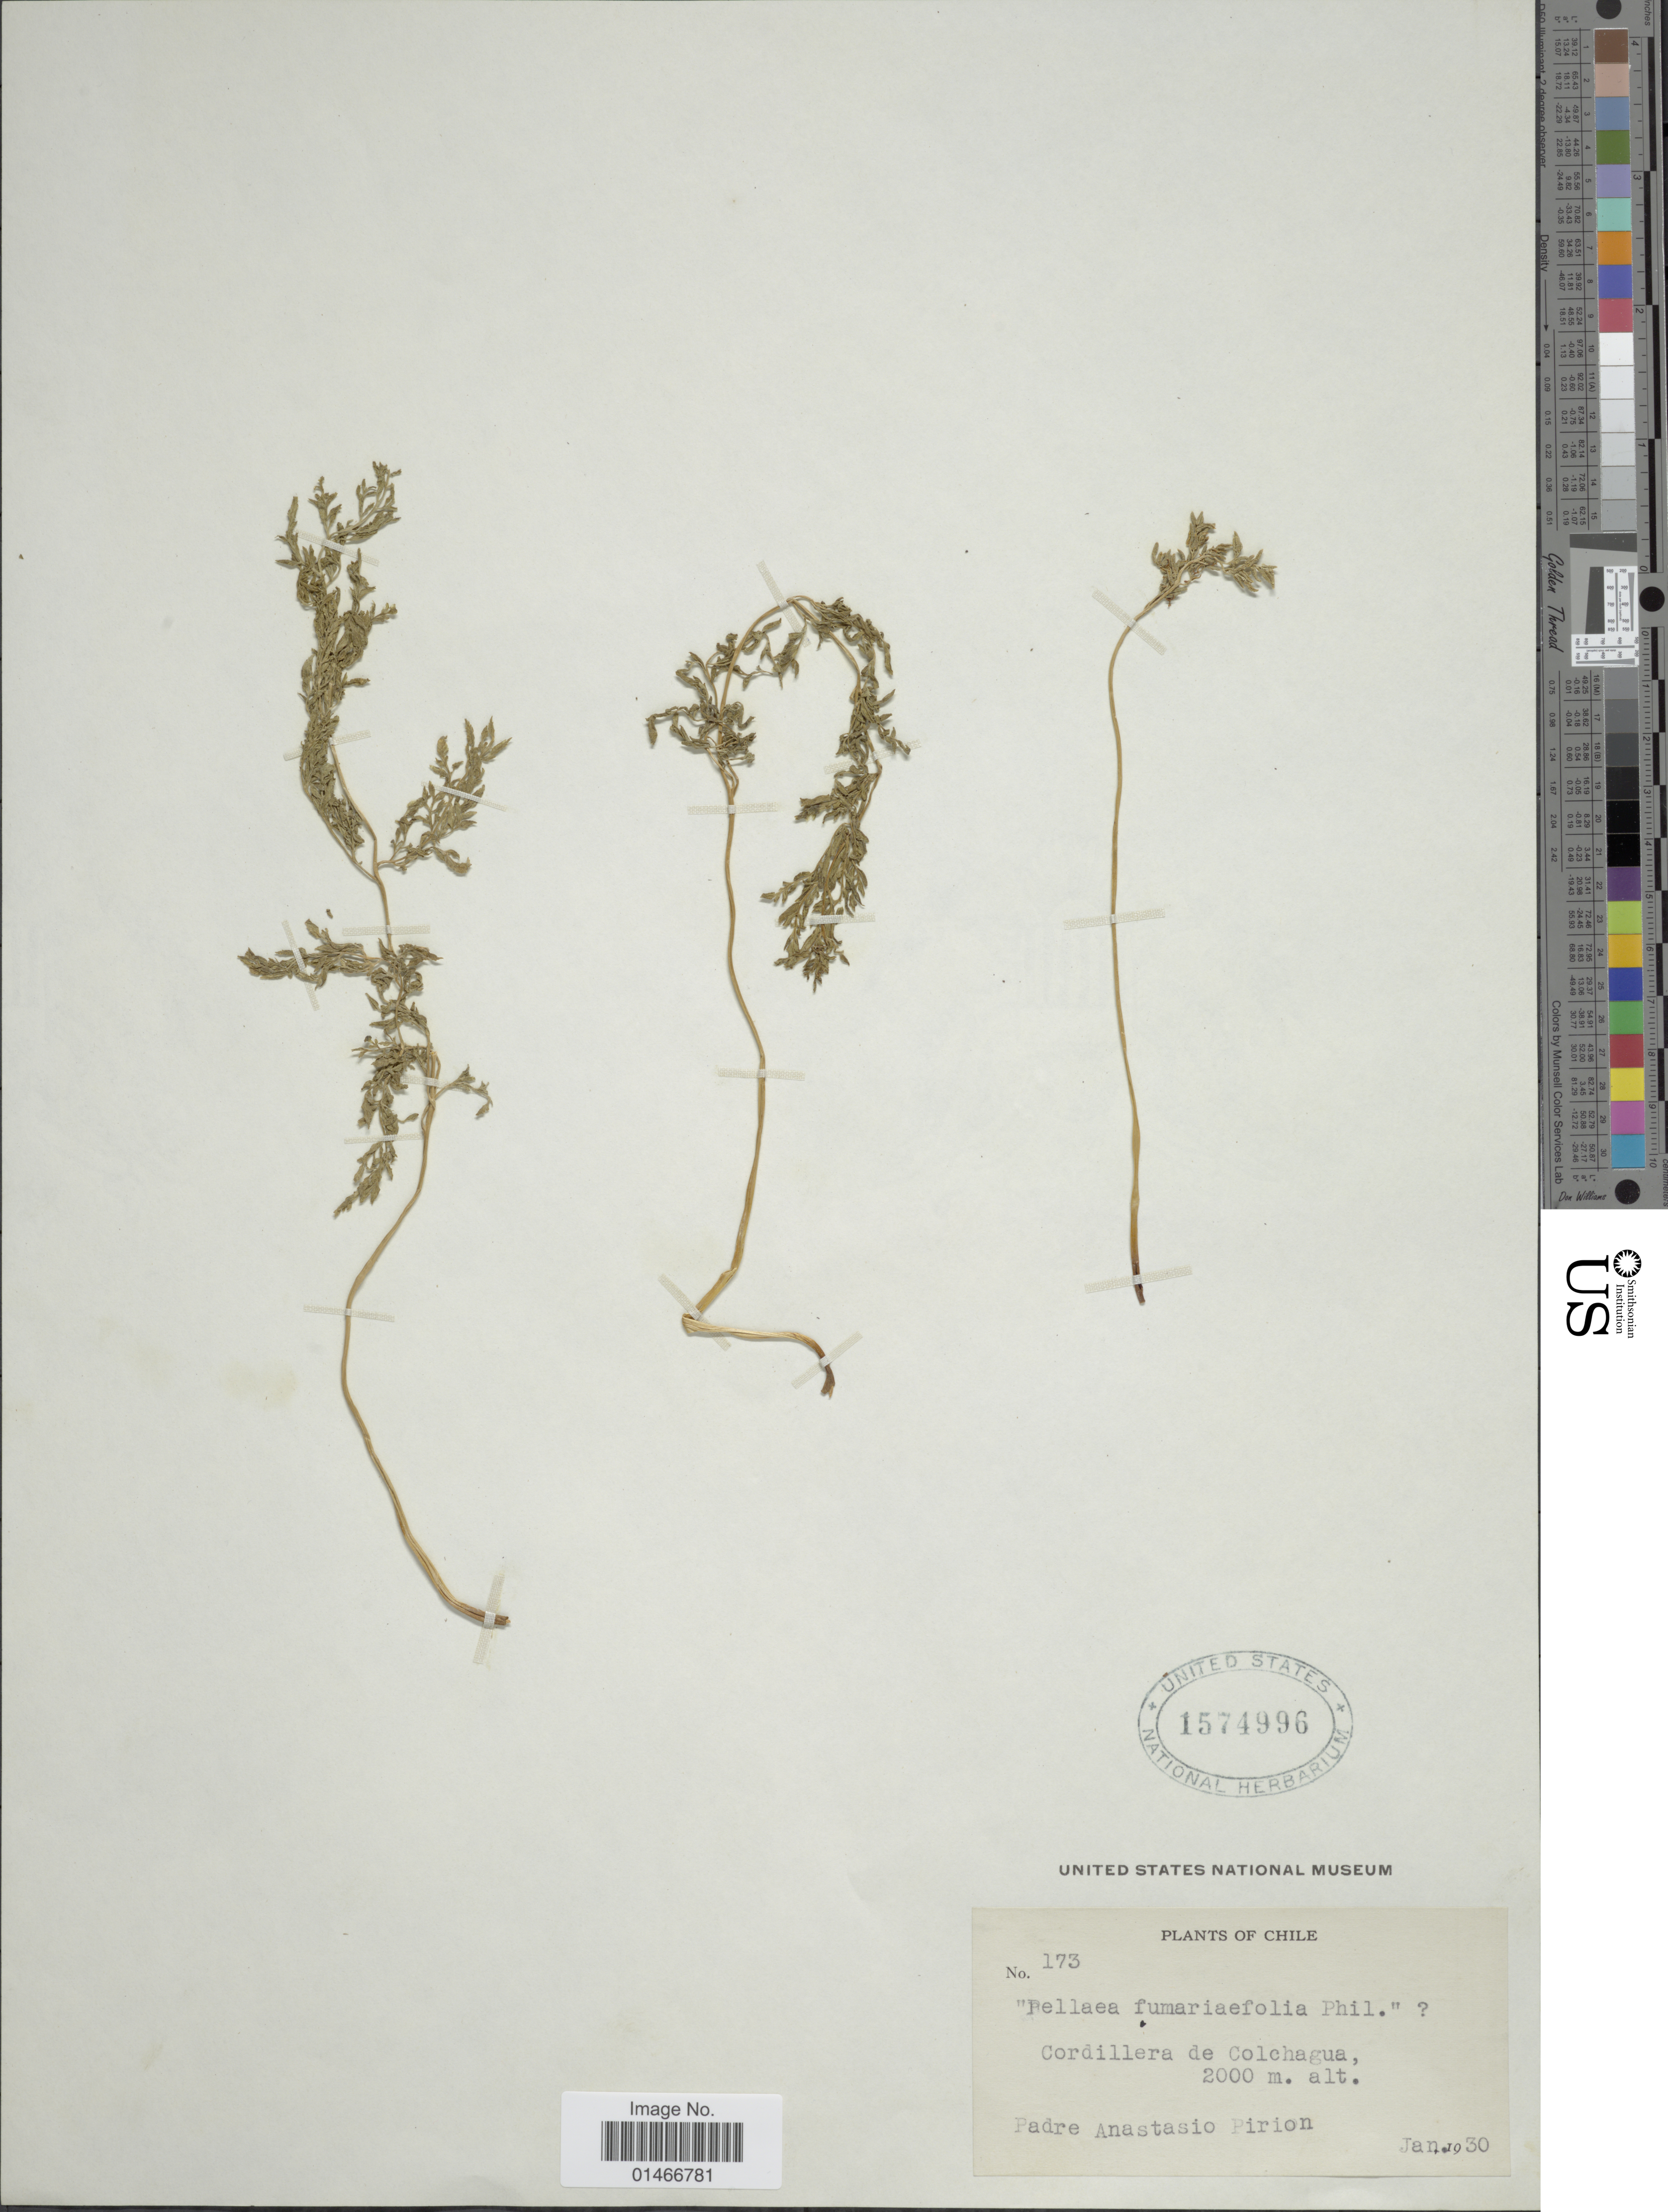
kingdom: Plantae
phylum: Tracheophyta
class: Polypodiopsida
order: Polypodiales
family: Pteridaceae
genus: Cryptogramma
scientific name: Cryptogramma fumariifolia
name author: (Phil. ex Baker) Christ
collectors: A. Pirion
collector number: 173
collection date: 1930-01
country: Chile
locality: Cordillera de Colchagua.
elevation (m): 2000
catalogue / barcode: US 1574996